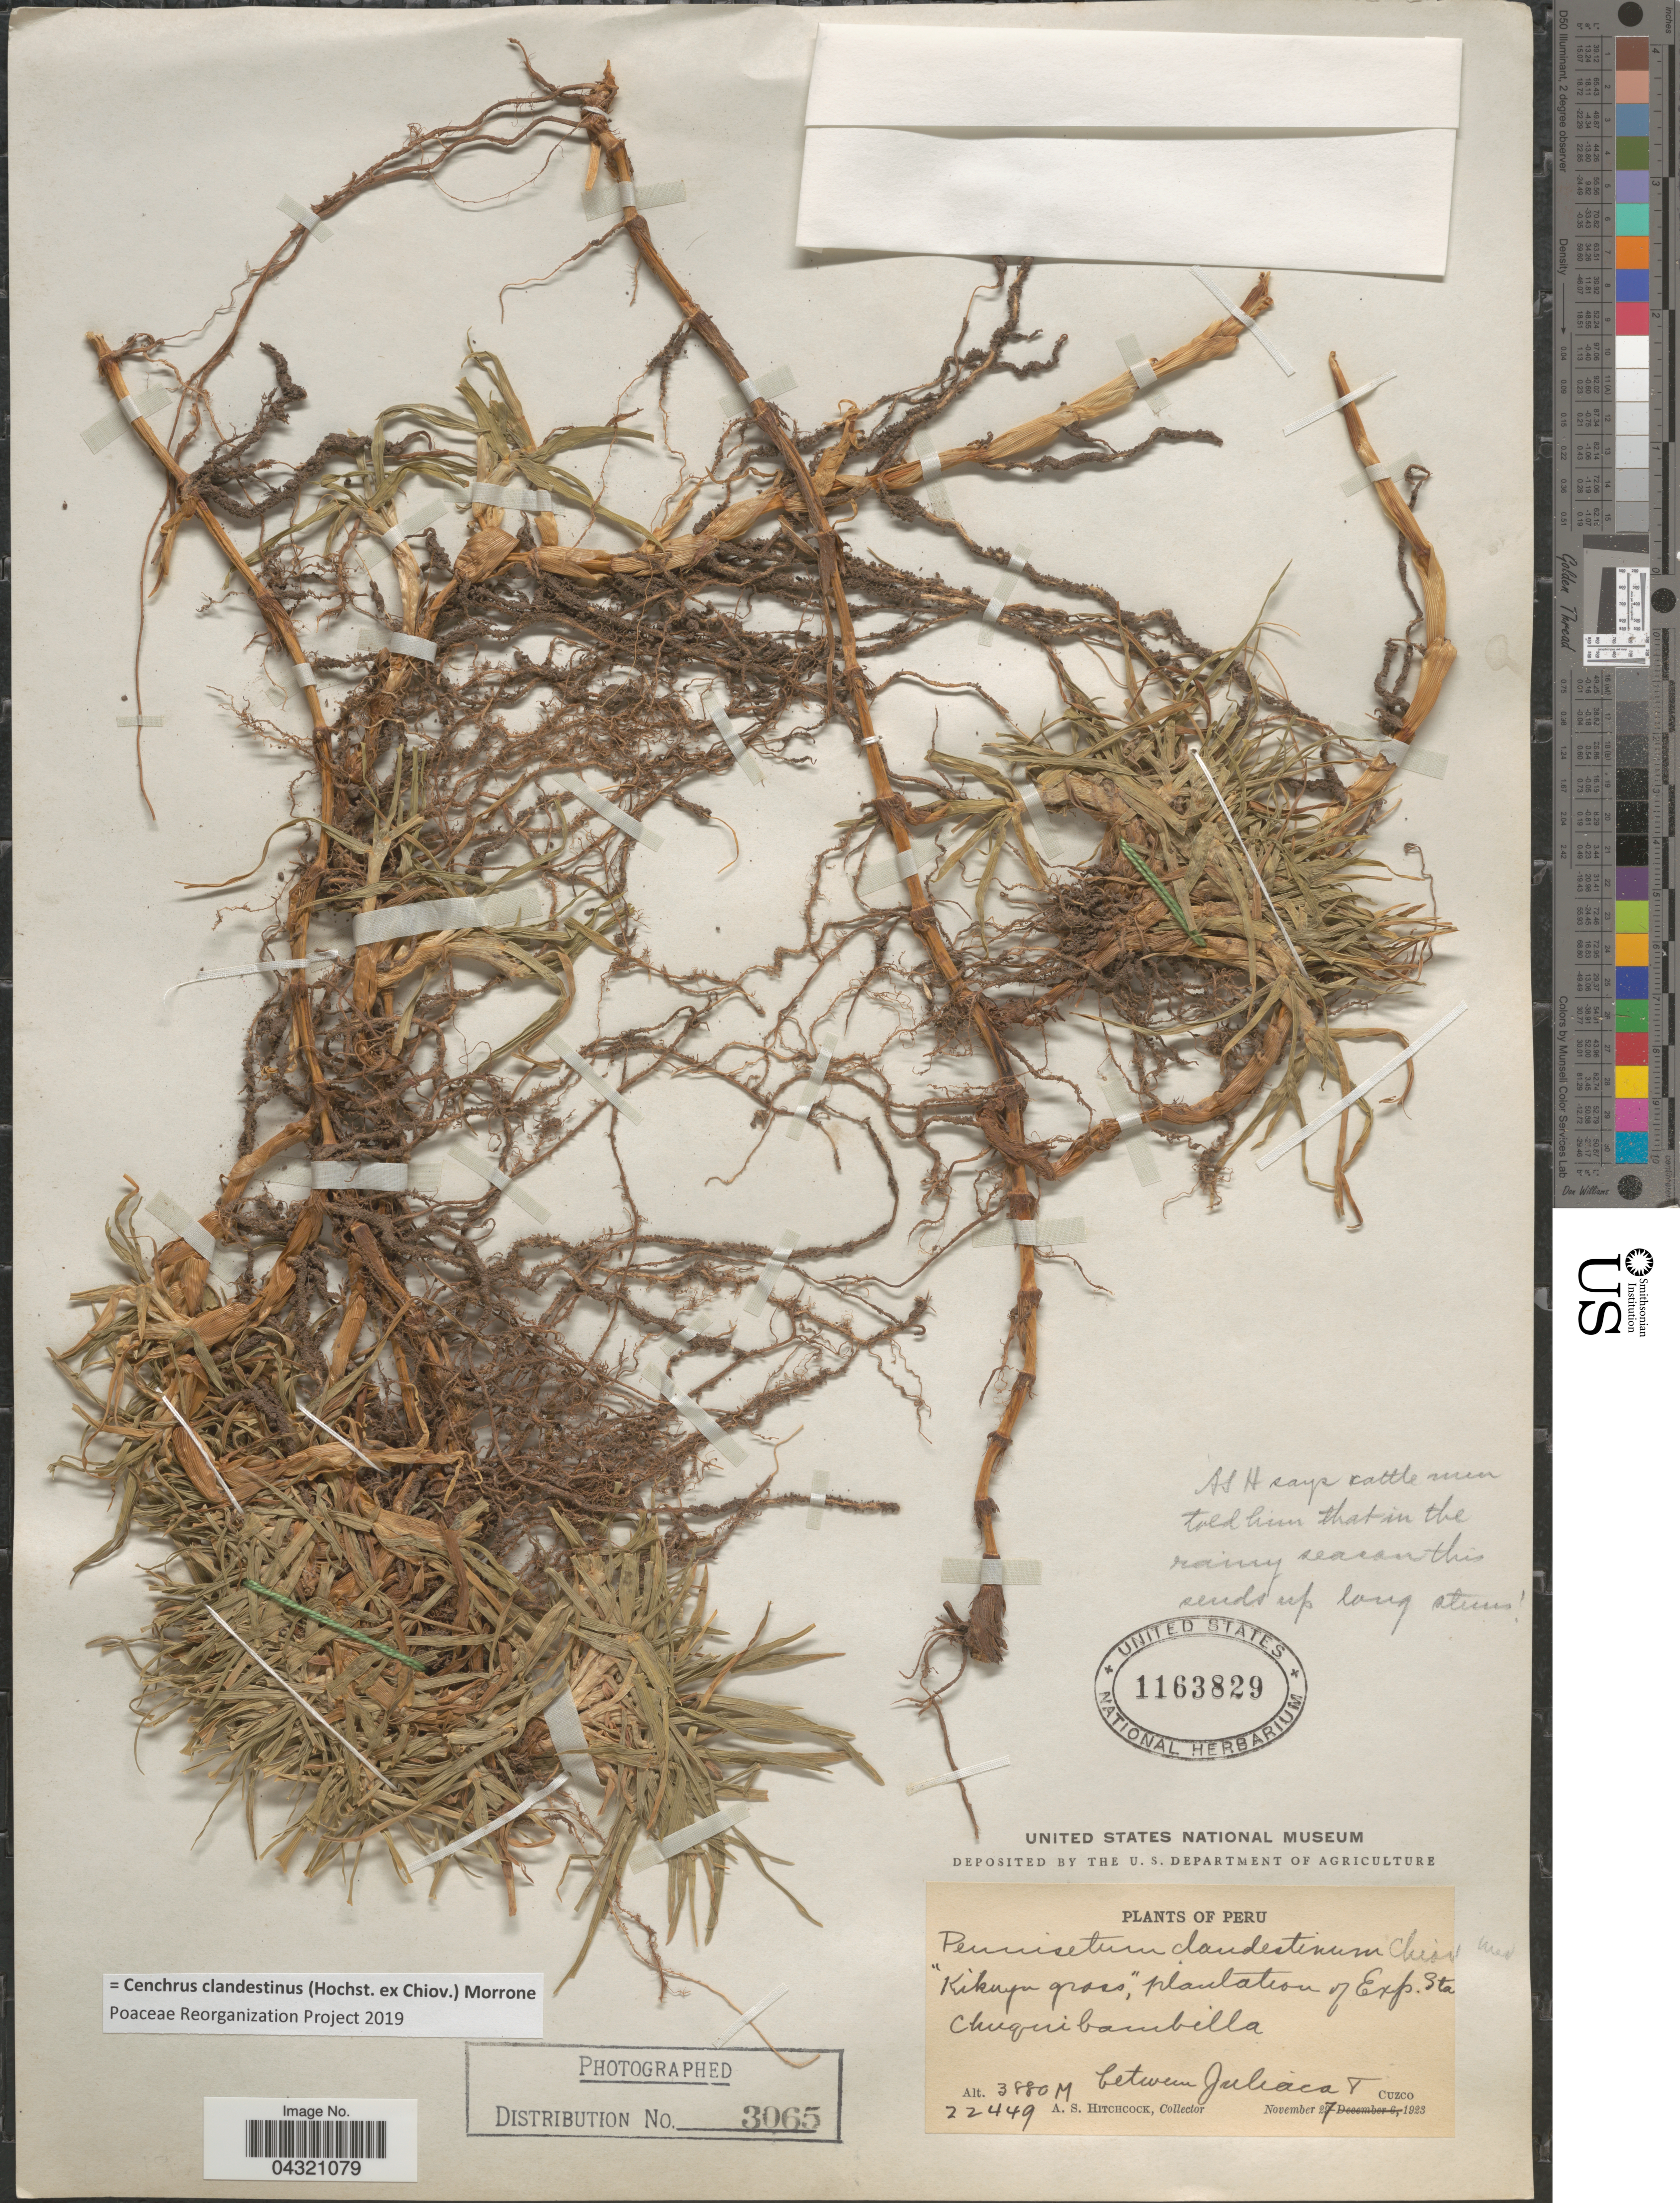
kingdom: Plantae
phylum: Tracheophyta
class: Liliopsida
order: Poales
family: Poaceae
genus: Cenchrus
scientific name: Cenchrus clandestinus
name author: (Hochst. & Chiov.) Morrone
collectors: A. S. Hitchcock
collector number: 22449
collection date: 1923-11-27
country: Peru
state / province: Cusco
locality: Plantation of Exp. Sta Chuquibambilla between Juliaca & Cuzco.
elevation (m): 3880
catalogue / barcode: US 1163829